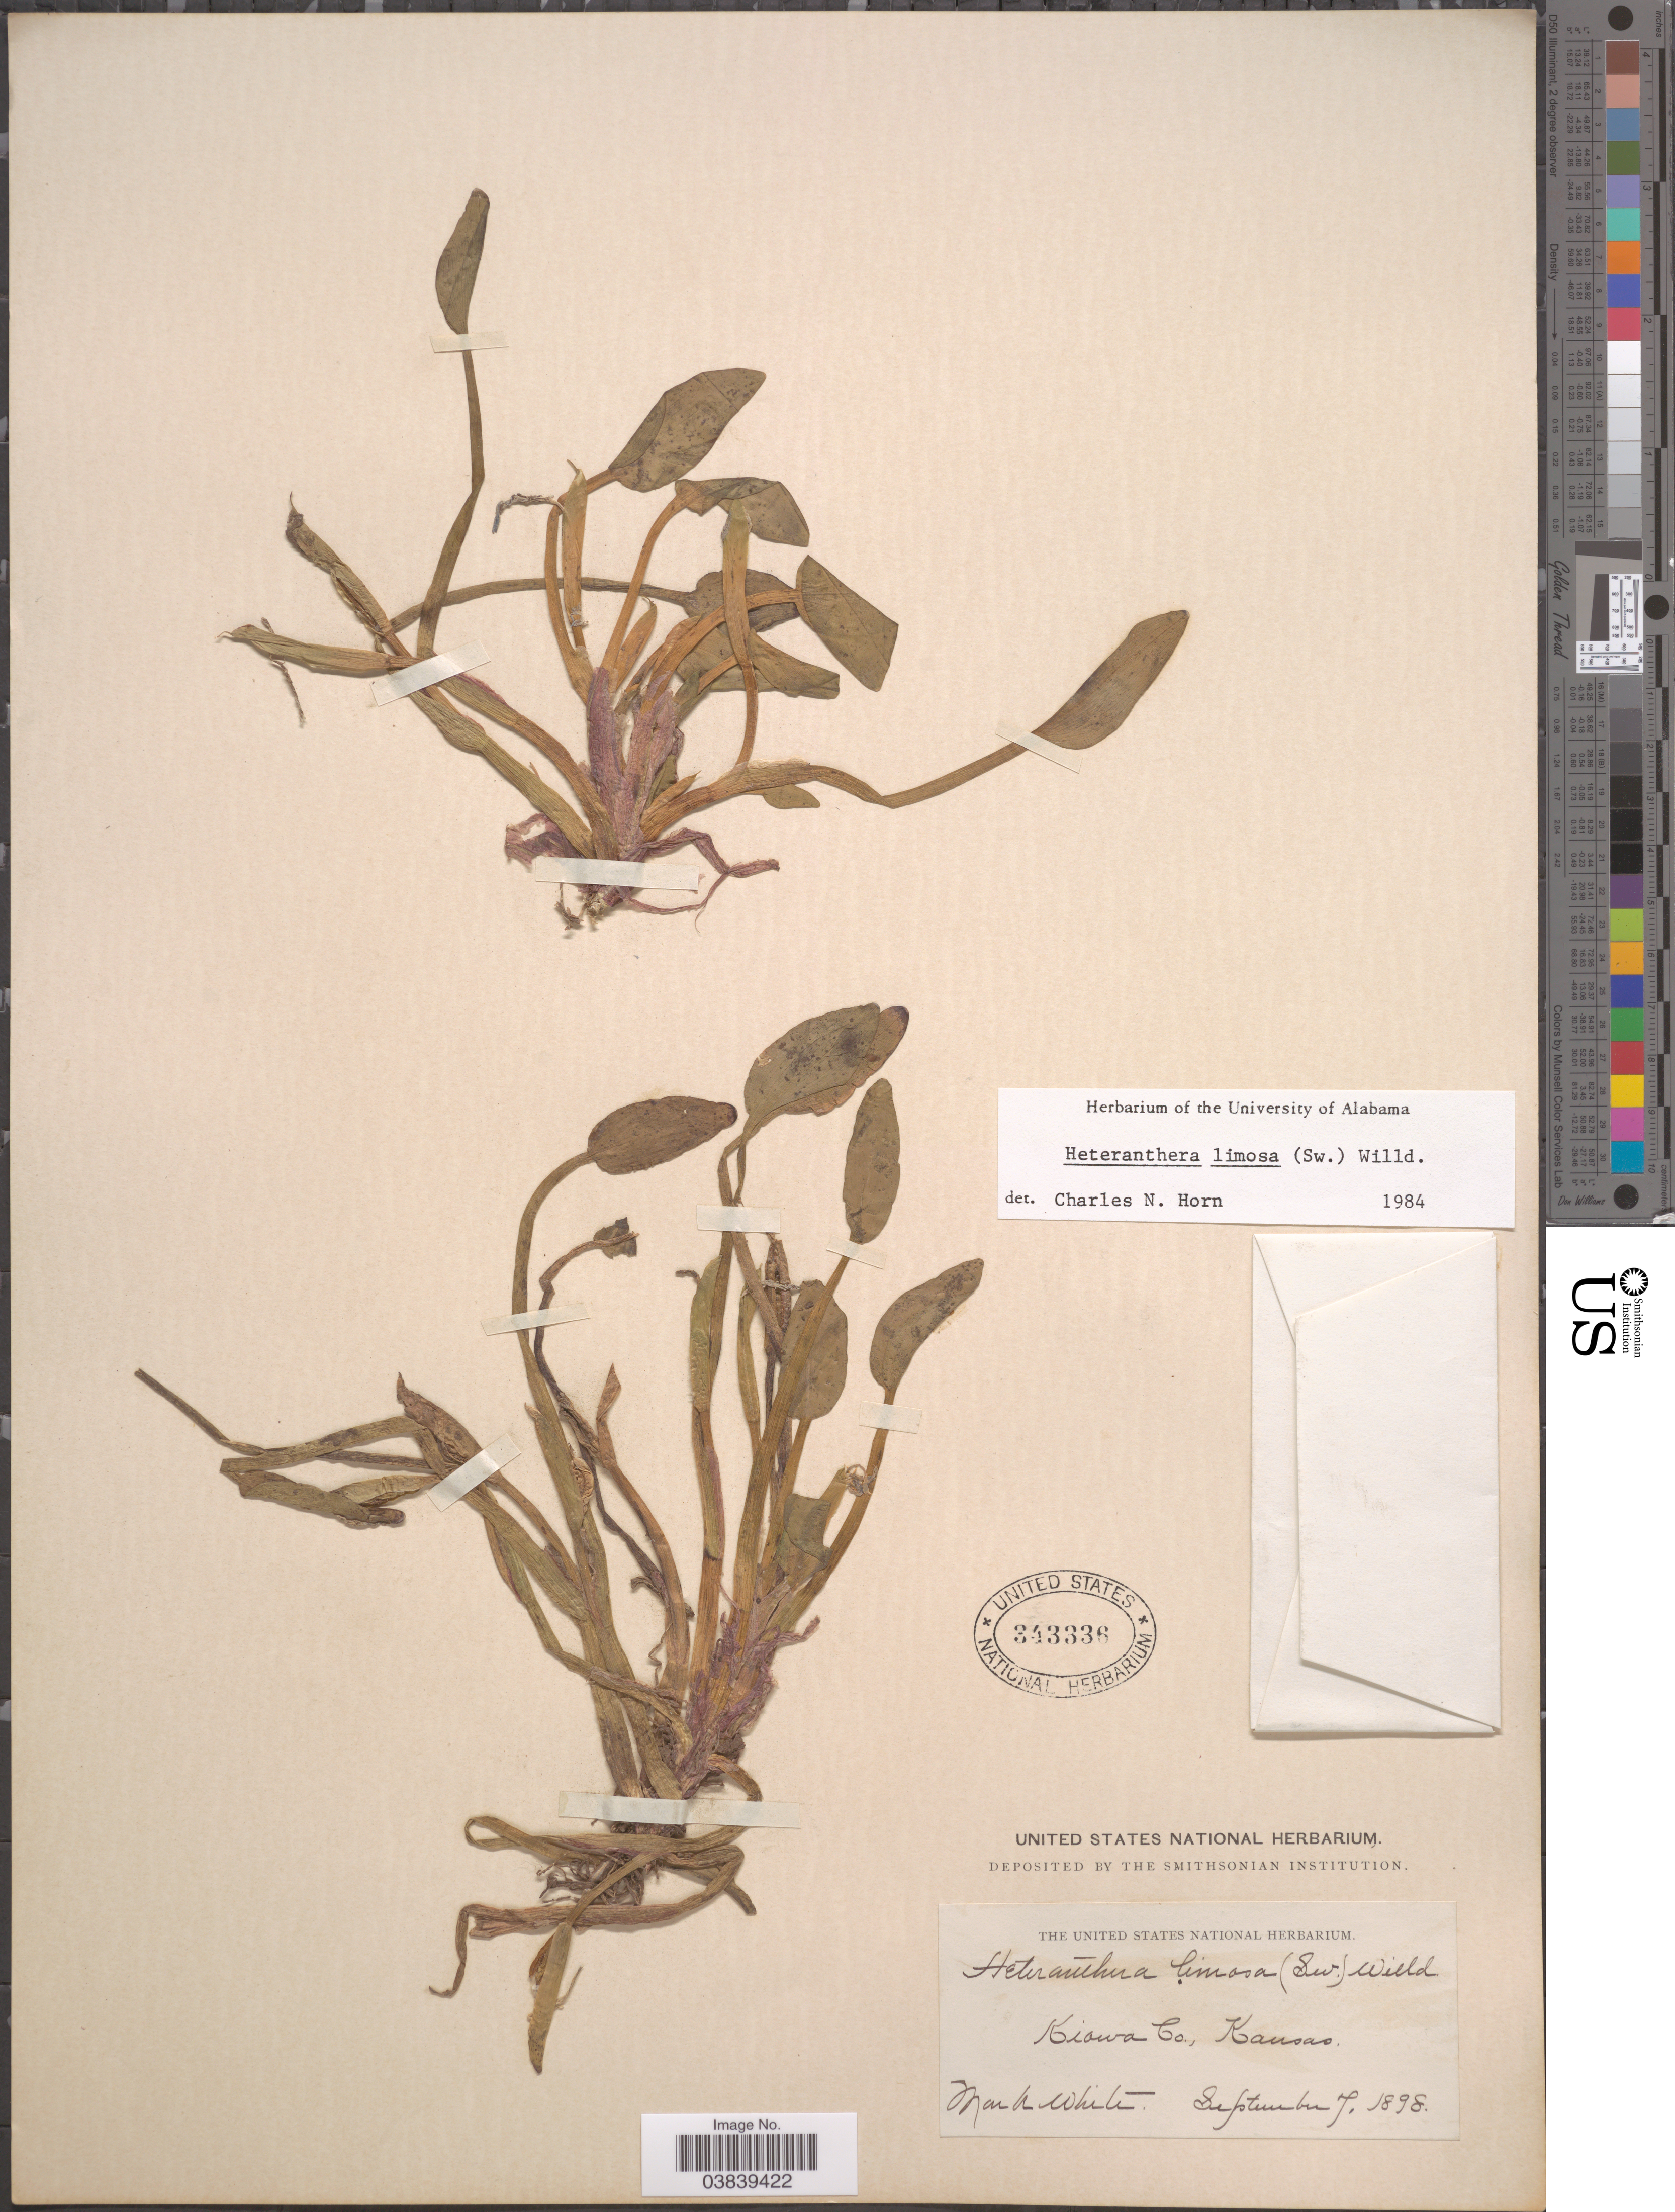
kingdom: Plantae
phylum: Tracheophyta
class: Liliopsida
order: Commelinales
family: Pontederiaceae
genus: Heteranthera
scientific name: Heteranthera limosa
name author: (Sw.) Willd.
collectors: M. White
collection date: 1898-09-07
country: United States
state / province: Kansas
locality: Kiowa Co.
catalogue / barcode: US 343336